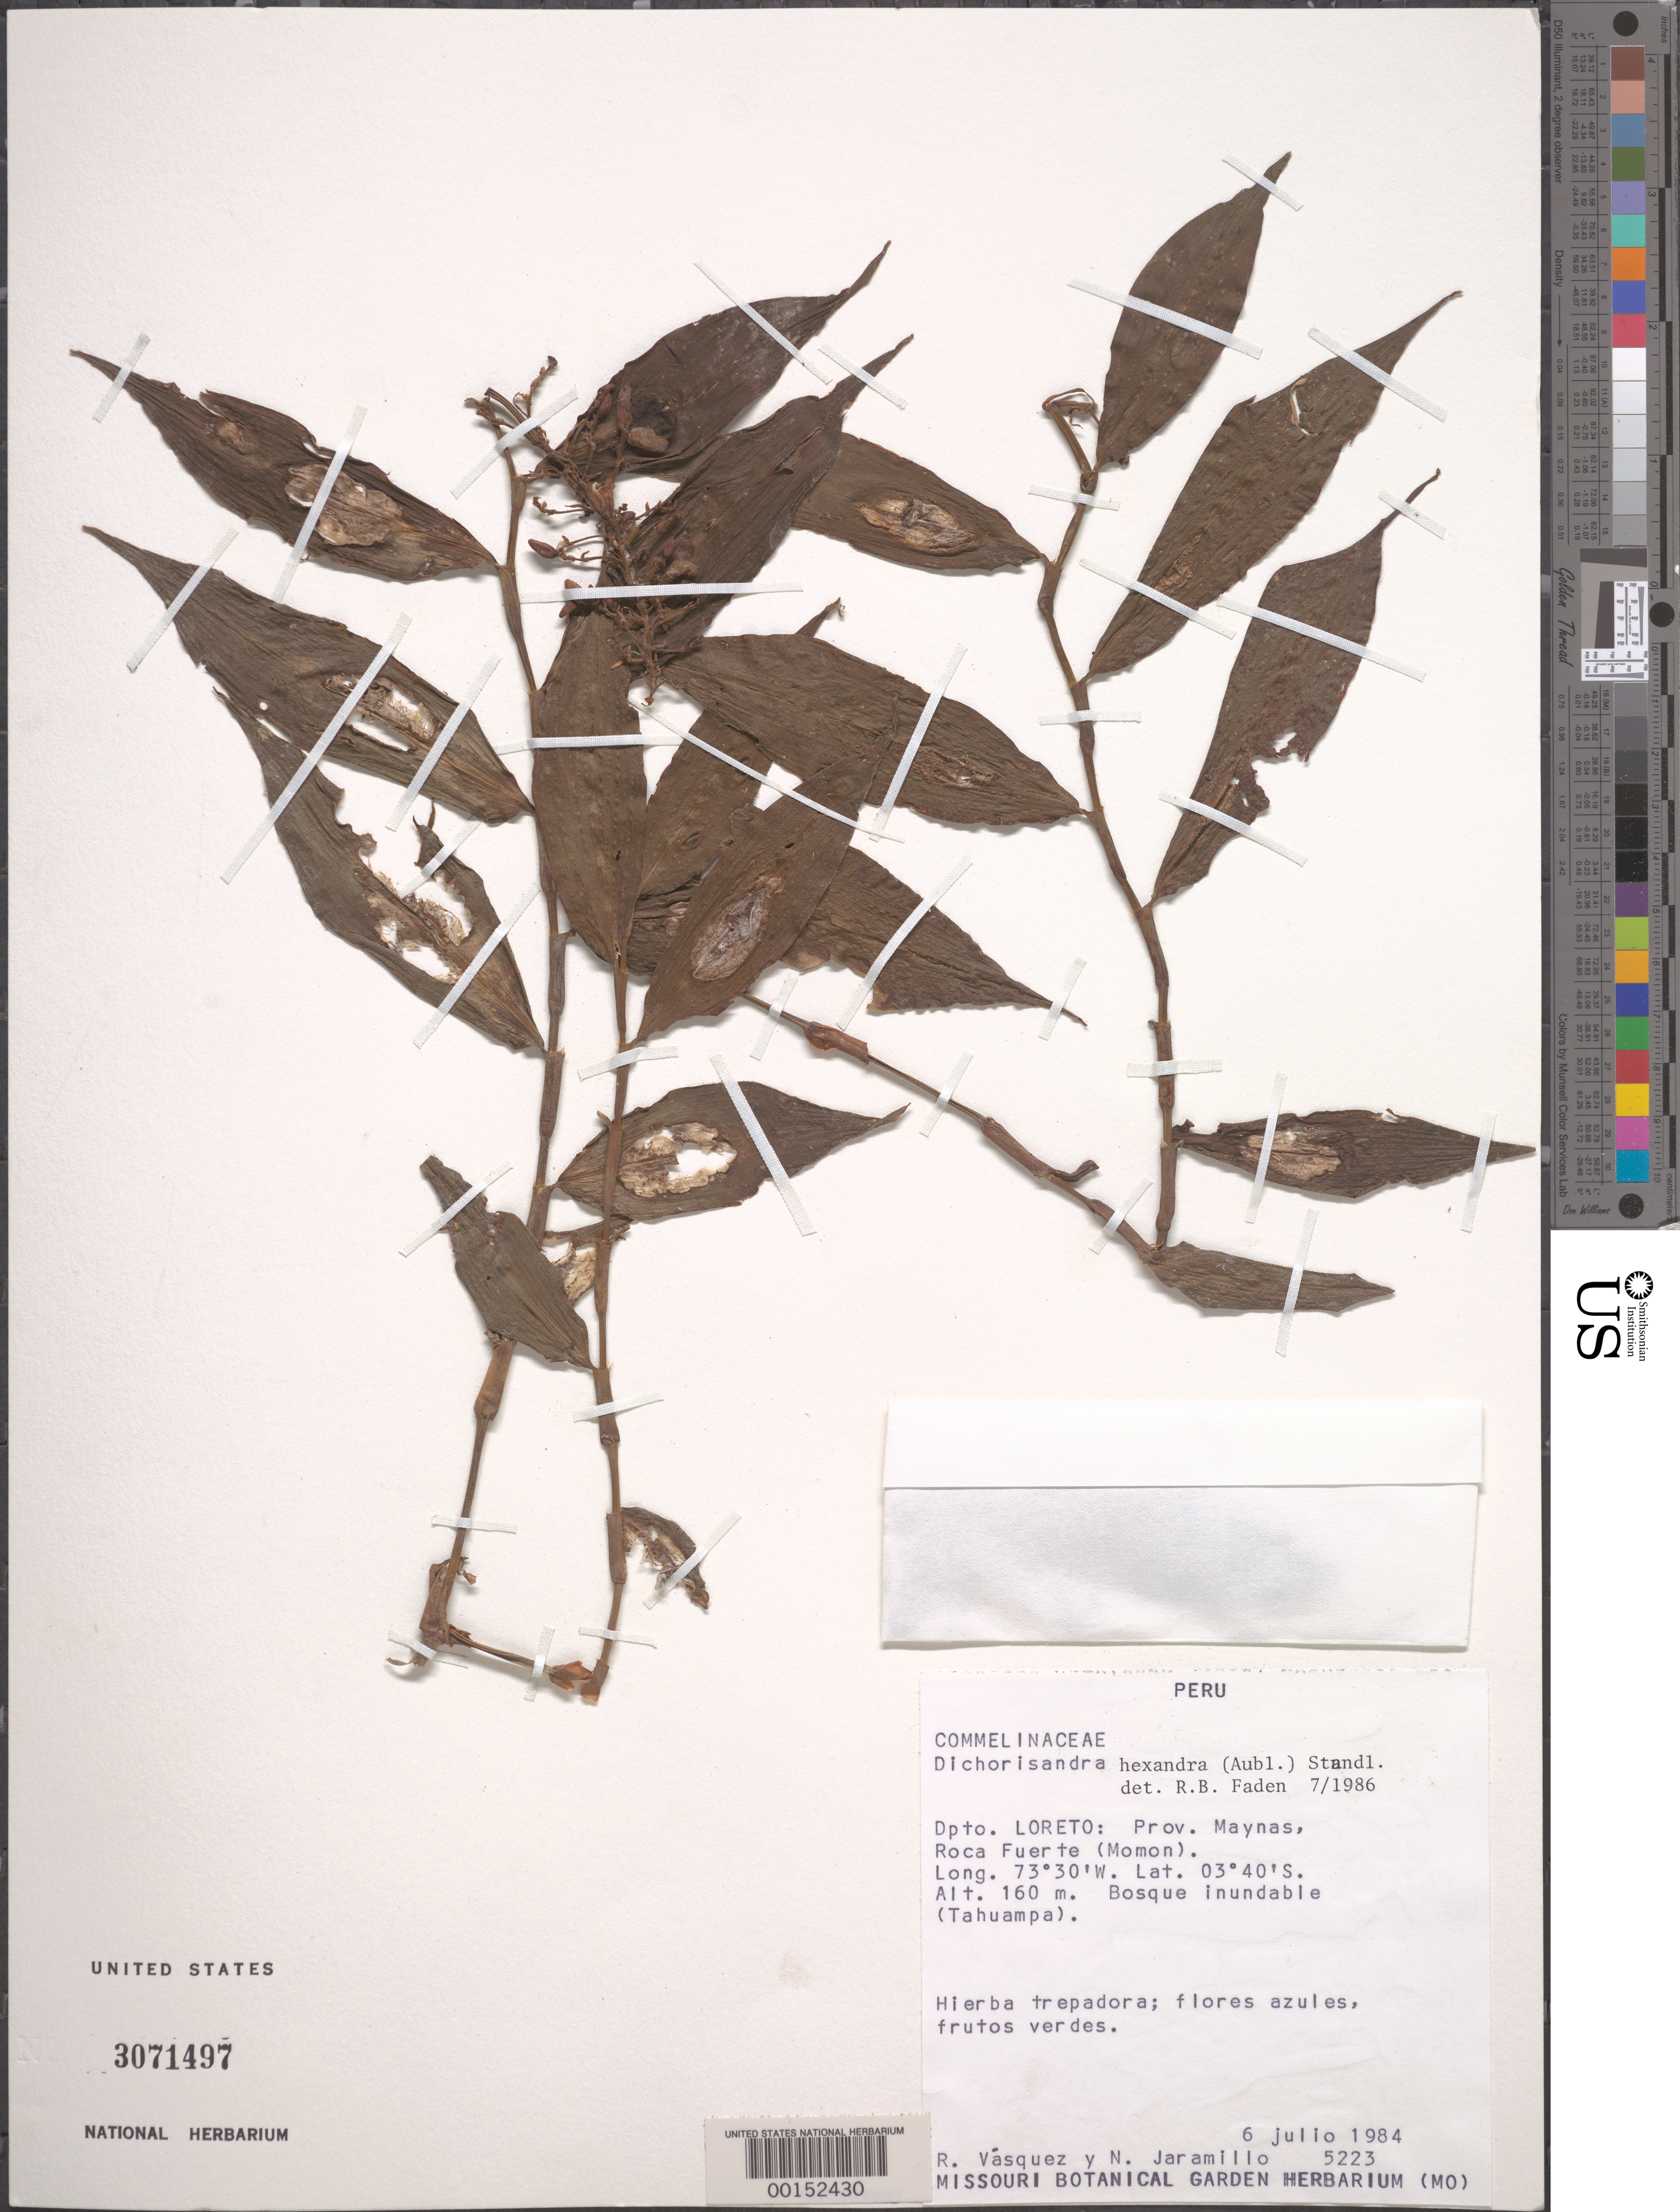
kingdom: Plantae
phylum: Tracheophyta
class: Liliopsida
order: Commelinales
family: Commelinaceae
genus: Dichorisandra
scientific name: Dichorisandra hexandra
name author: (Aubl.) Standl.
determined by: Faden, Robert B., (US), Smithsonian Institution - National Museum of Natural History (UNITED STATES)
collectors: R. Vasquez & N. Jaramillo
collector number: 5223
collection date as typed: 06 Jul 1984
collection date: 1984-07-06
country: Peru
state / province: Loreto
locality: Maynas, roca fuerte (momon)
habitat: Inundated forest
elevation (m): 160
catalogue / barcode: US 3071497